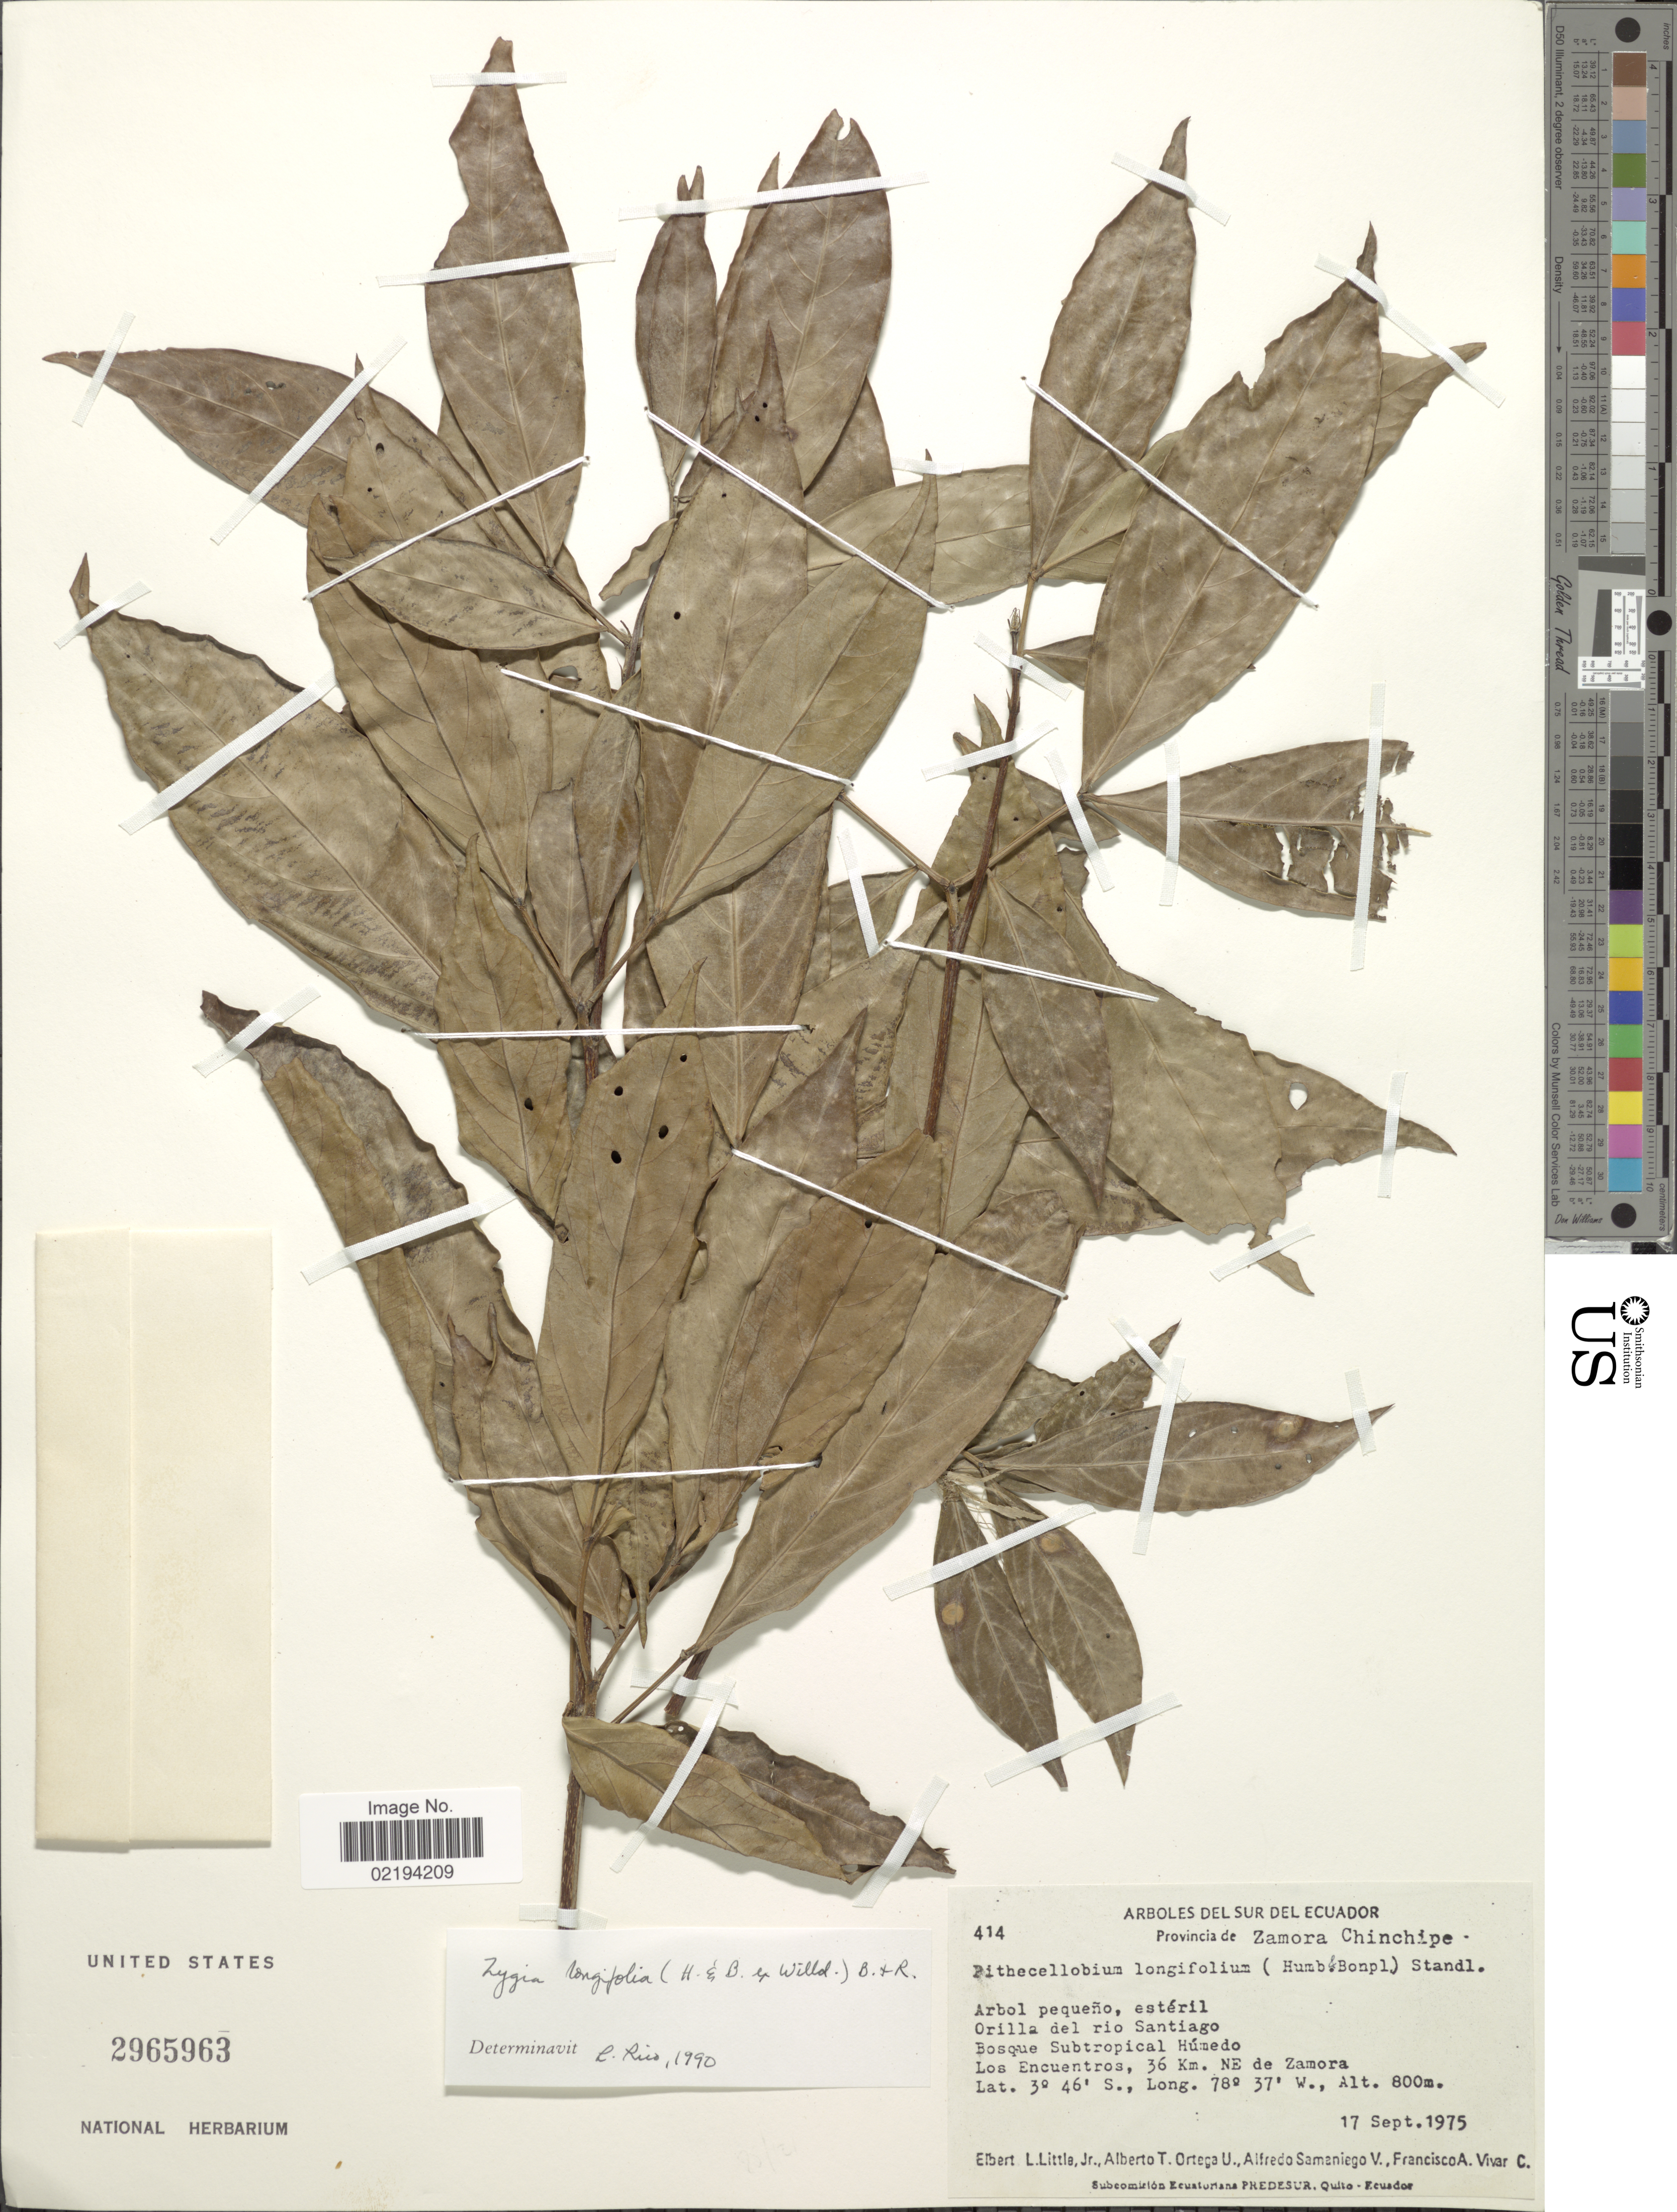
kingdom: Plantae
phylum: Tracheophyta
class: Magnoliopsida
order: Fabales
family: Fabaceae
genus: Zygia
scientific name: Zygia longifolia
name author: (Willd.) Britton & Rose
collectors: E. L. Little, A. T. Ortega U., A. V. Samaniego & F. A. Vivar C.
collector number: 414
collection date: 1975-09-17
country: Ecuador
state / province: Zamora-Chinchipe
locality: Orilla del rio Santiago, Los Encuentros, 36 Km. NE de Zamora.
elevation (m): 800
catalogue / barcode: US 2965963